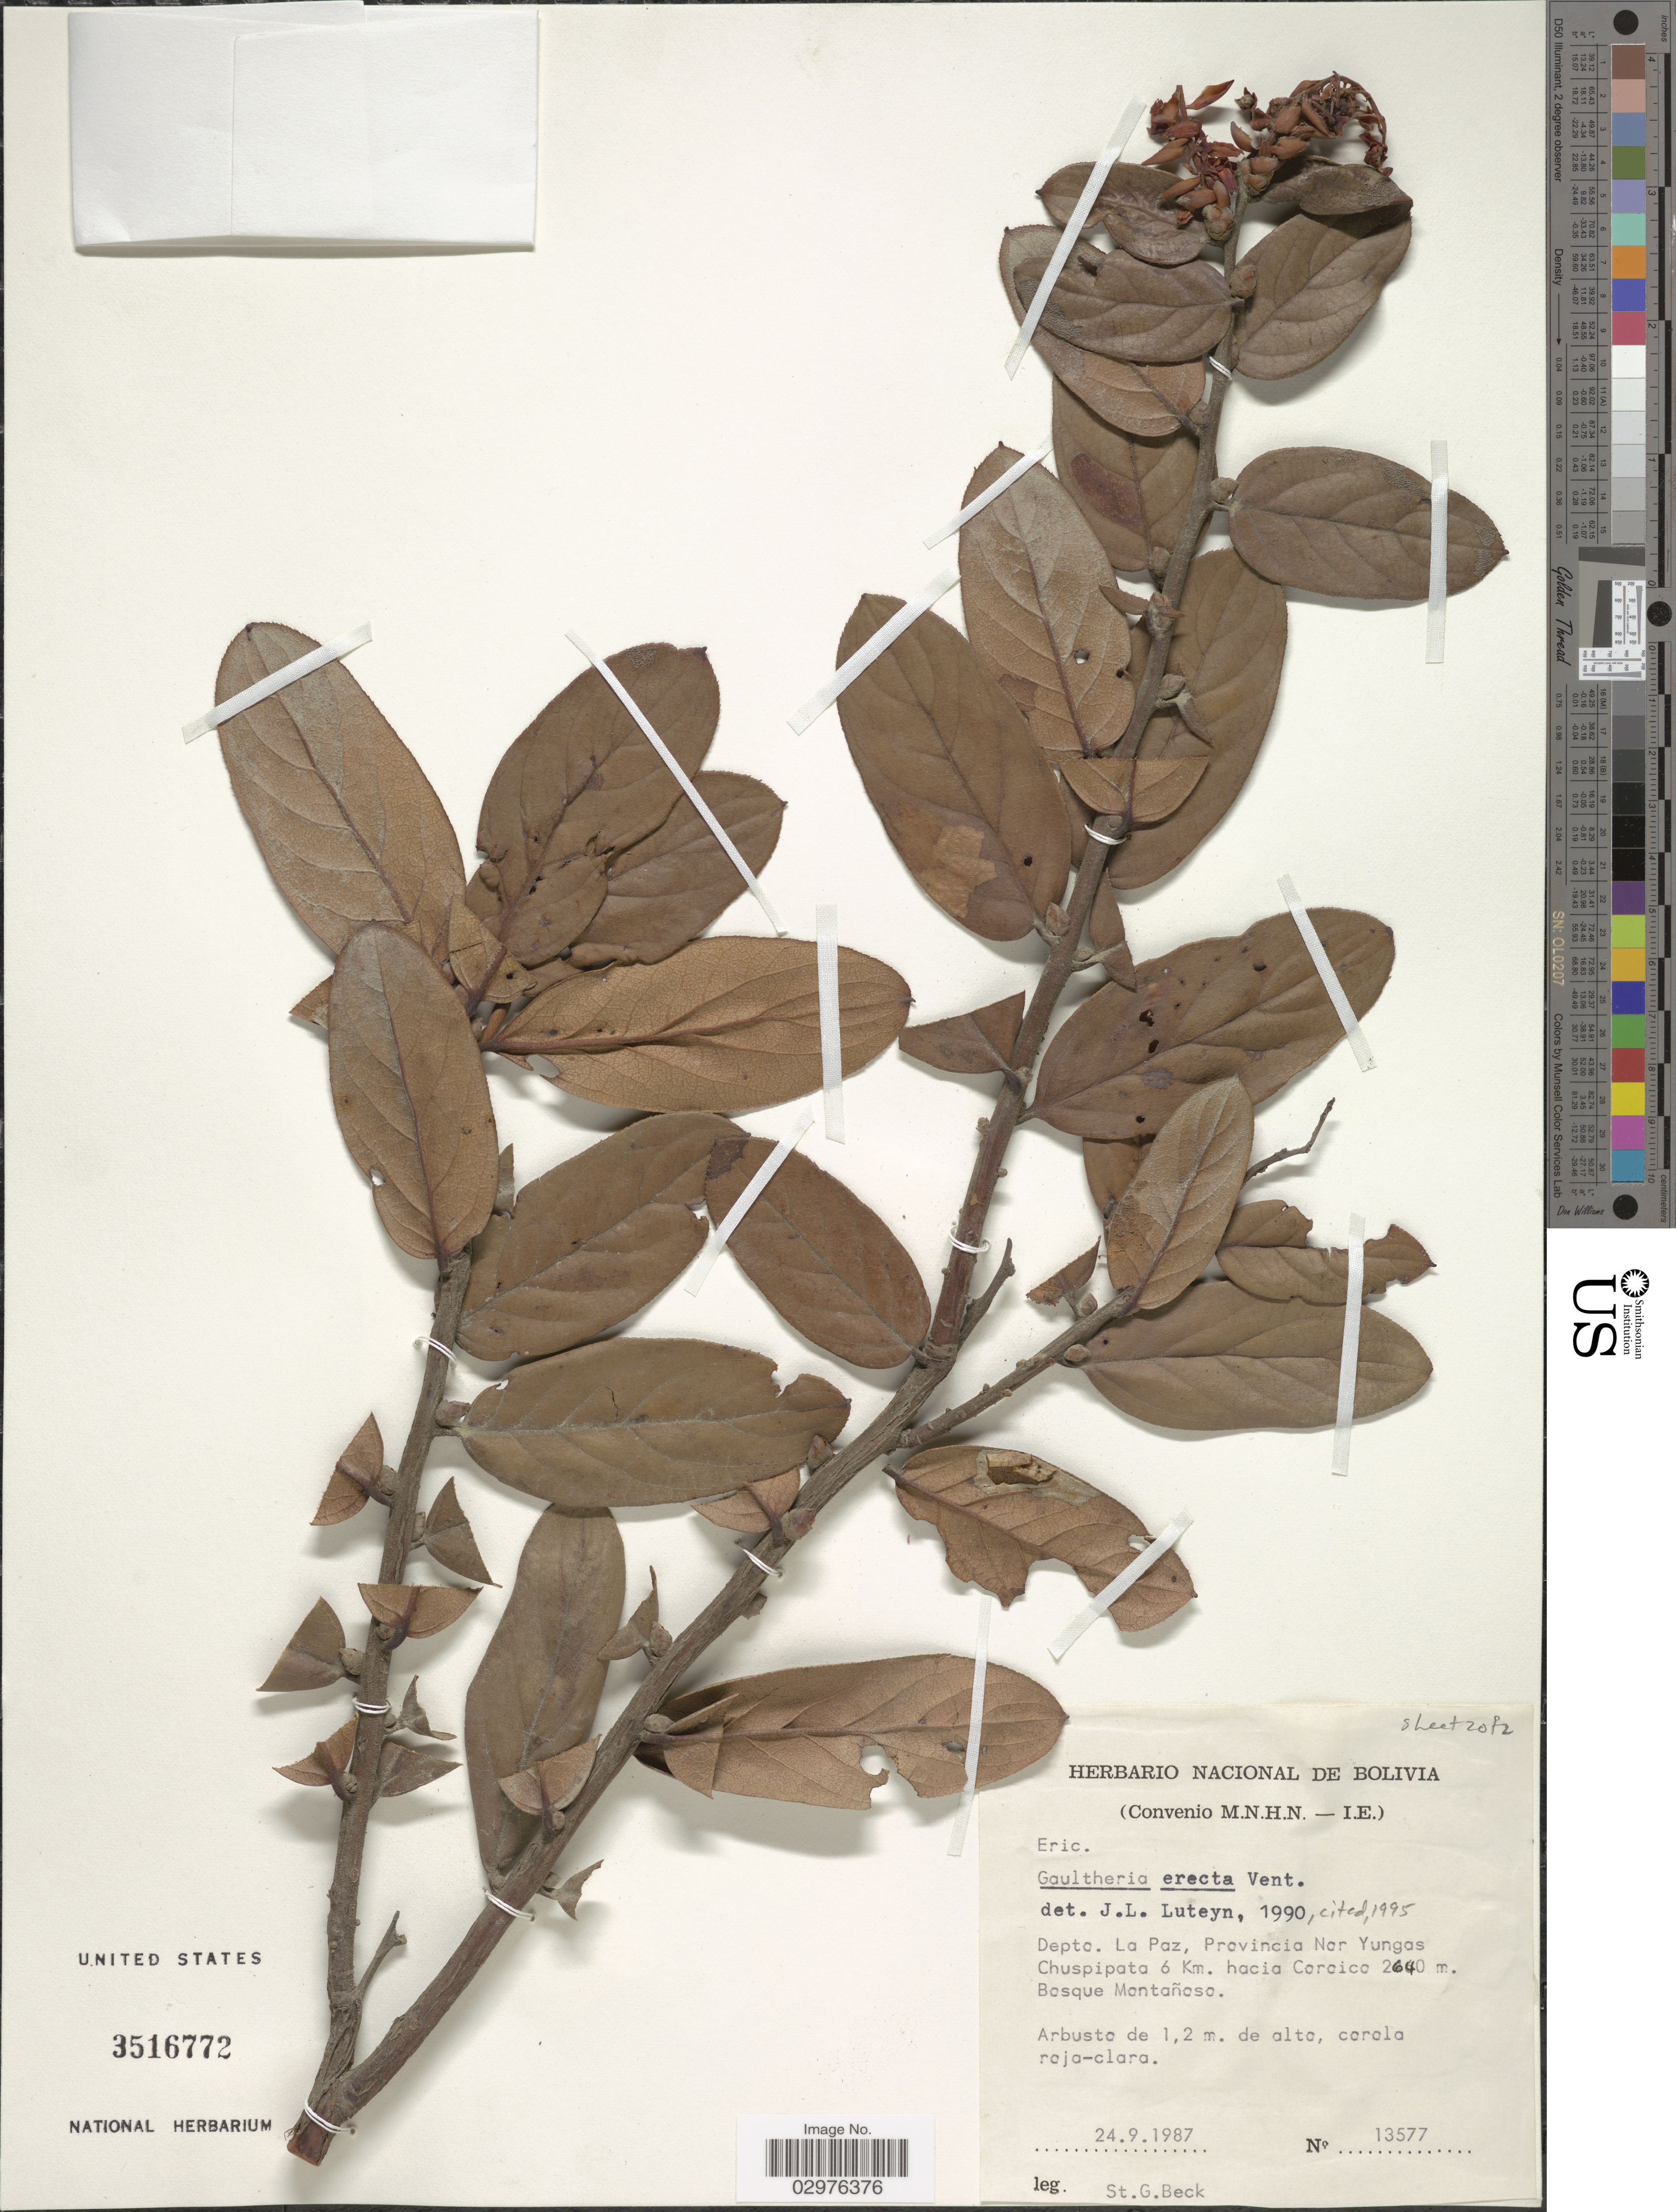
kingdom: Plantae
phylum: Tracheophyta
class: Magnoliopsida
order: Ericales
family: Ericaceae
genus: Gaultheria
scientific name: Gaultheria erecta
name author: Vent.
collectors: S. G. Beck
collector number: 13577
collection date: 1987-09-24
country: Bolivia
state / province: La Paz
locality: Depto. La Paz, Provincia Nor Yungas Chuspipata 6 Km. hacia Coroico.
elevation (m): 2640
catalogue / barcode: US 3516772